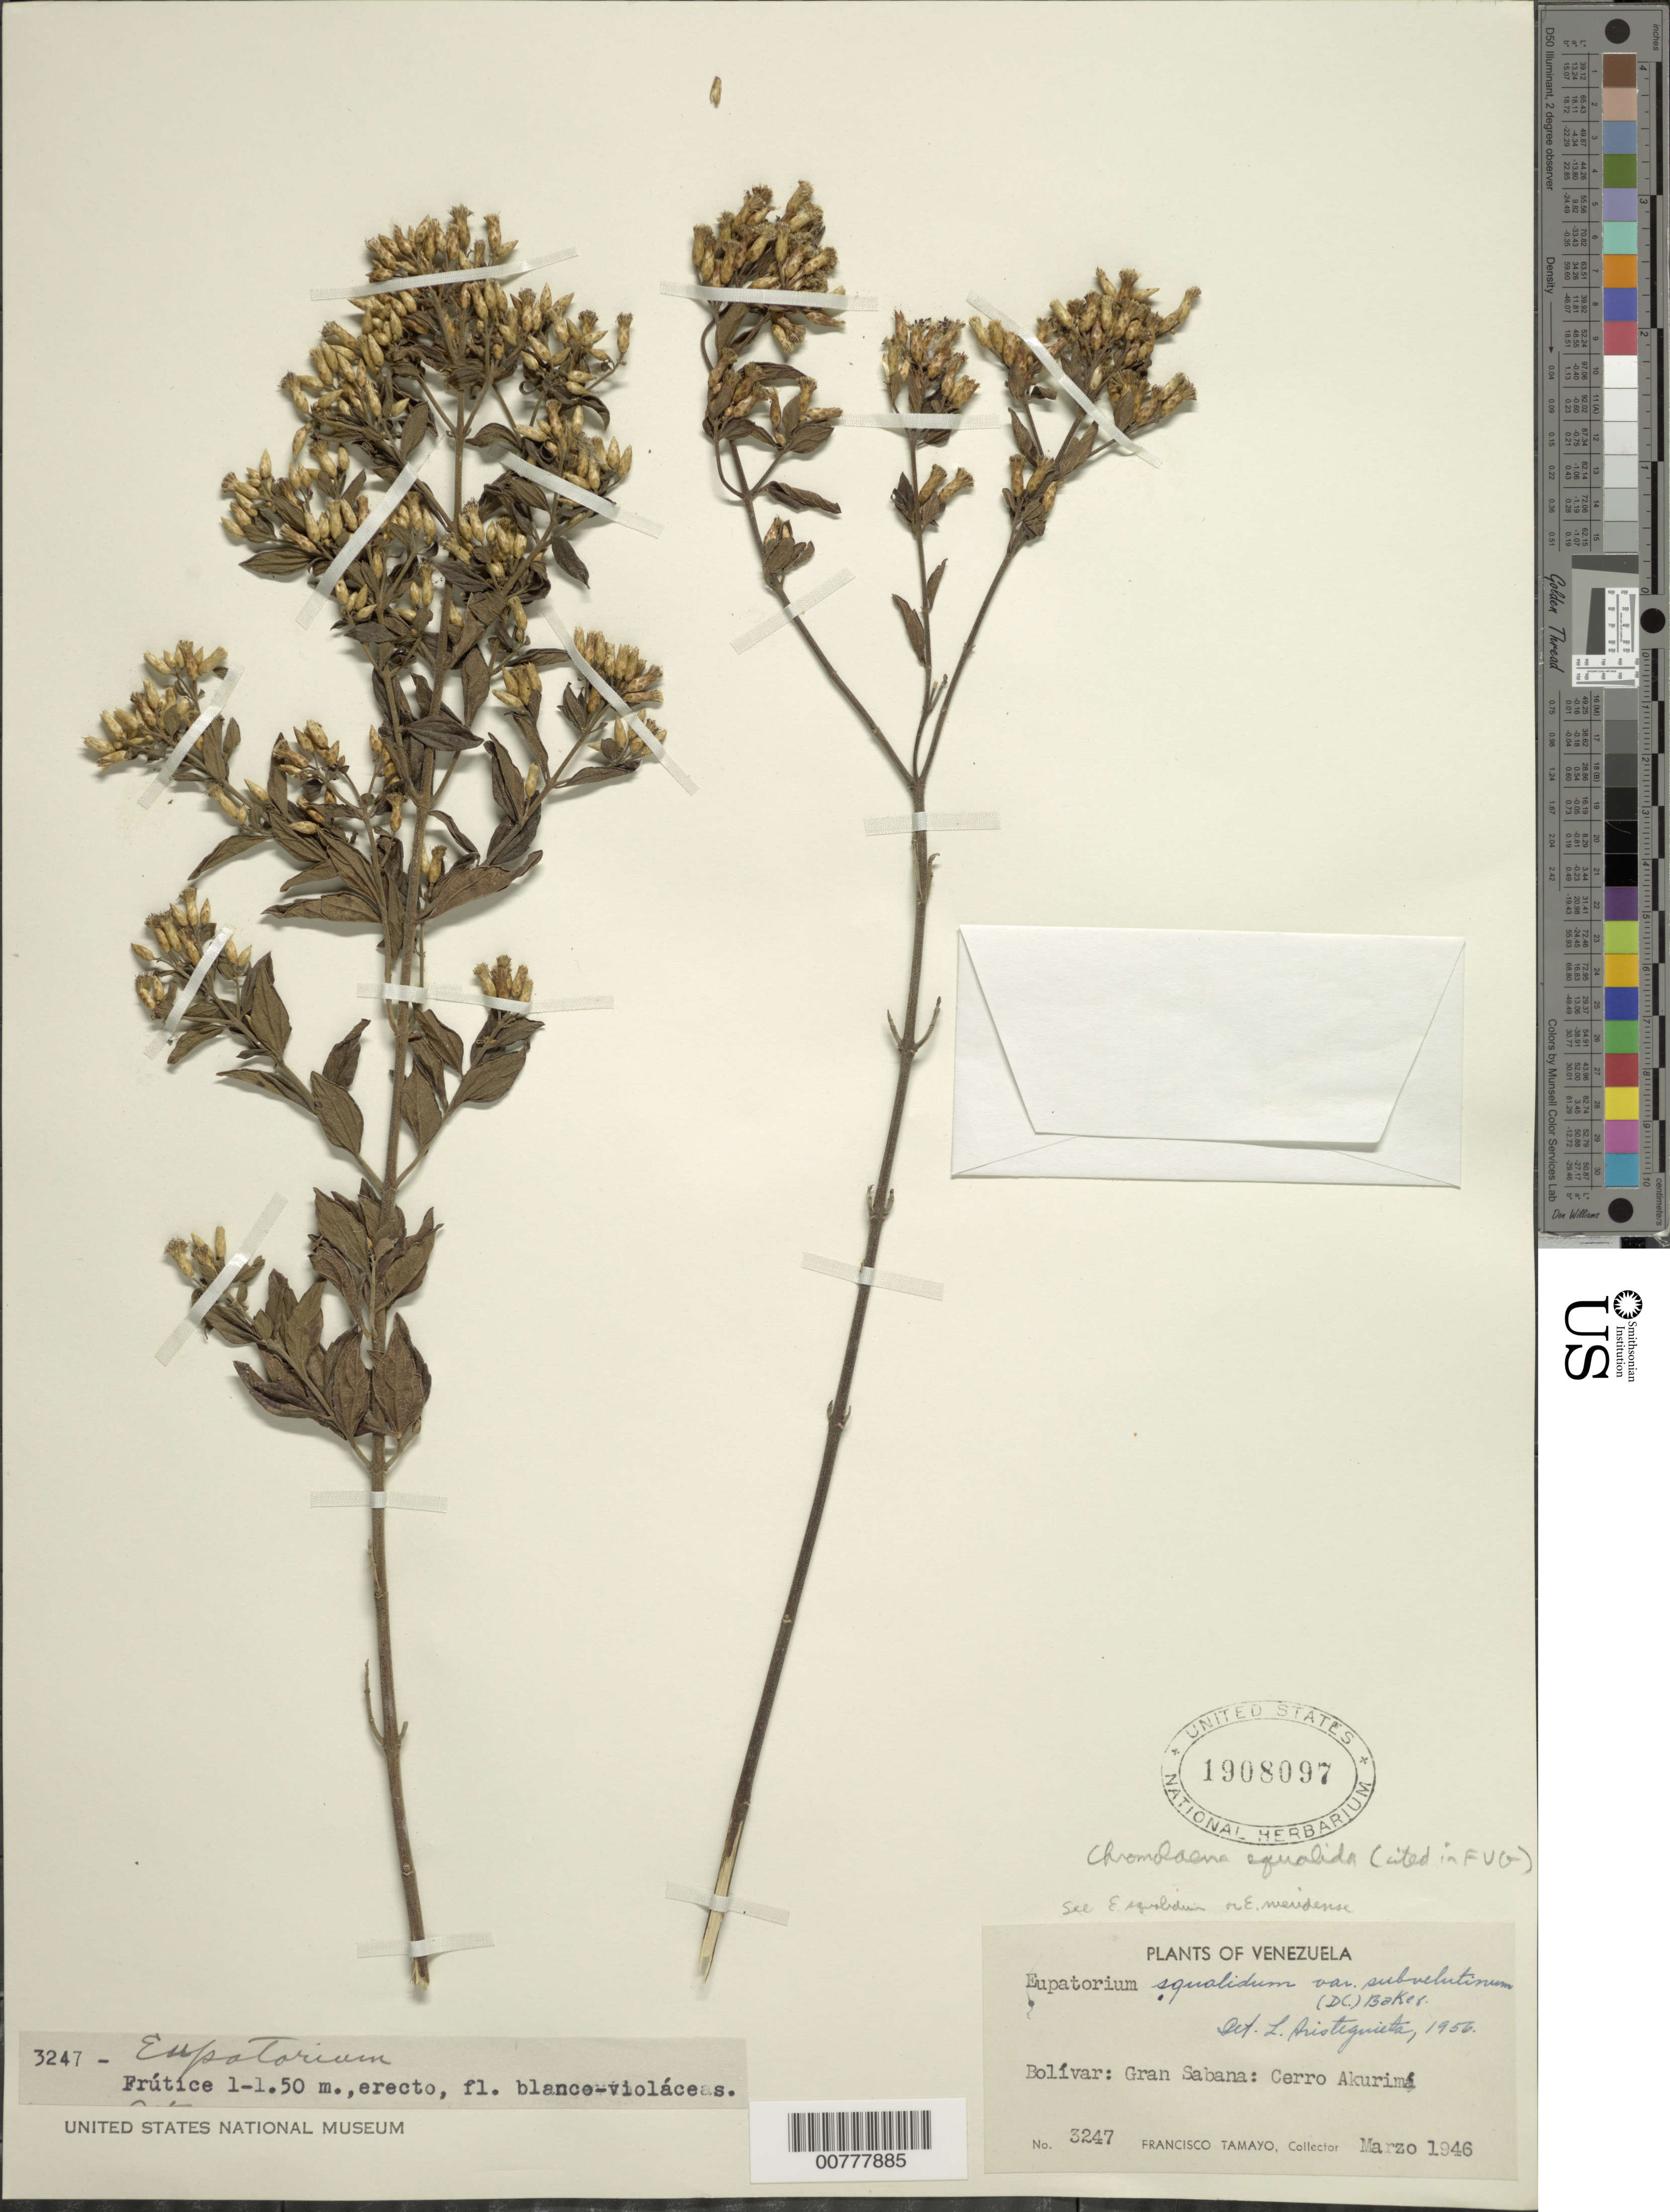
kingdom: Plantae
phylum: Tracheophyta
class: Magnoliopsida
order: Asterales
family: Asteraceae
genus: Chromolaena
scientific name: Chromolaena squalida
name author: (DC.) R.M. King & H. Rob.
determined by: Aristeguieta, L.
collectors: F. Tamayo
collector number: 3247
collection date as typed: Mar-46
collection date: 1946-03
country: Venezuela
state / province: Bolívar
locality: Gran Sabana, Cerro Akurimá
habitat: Sabanas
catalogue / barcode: US 1908097